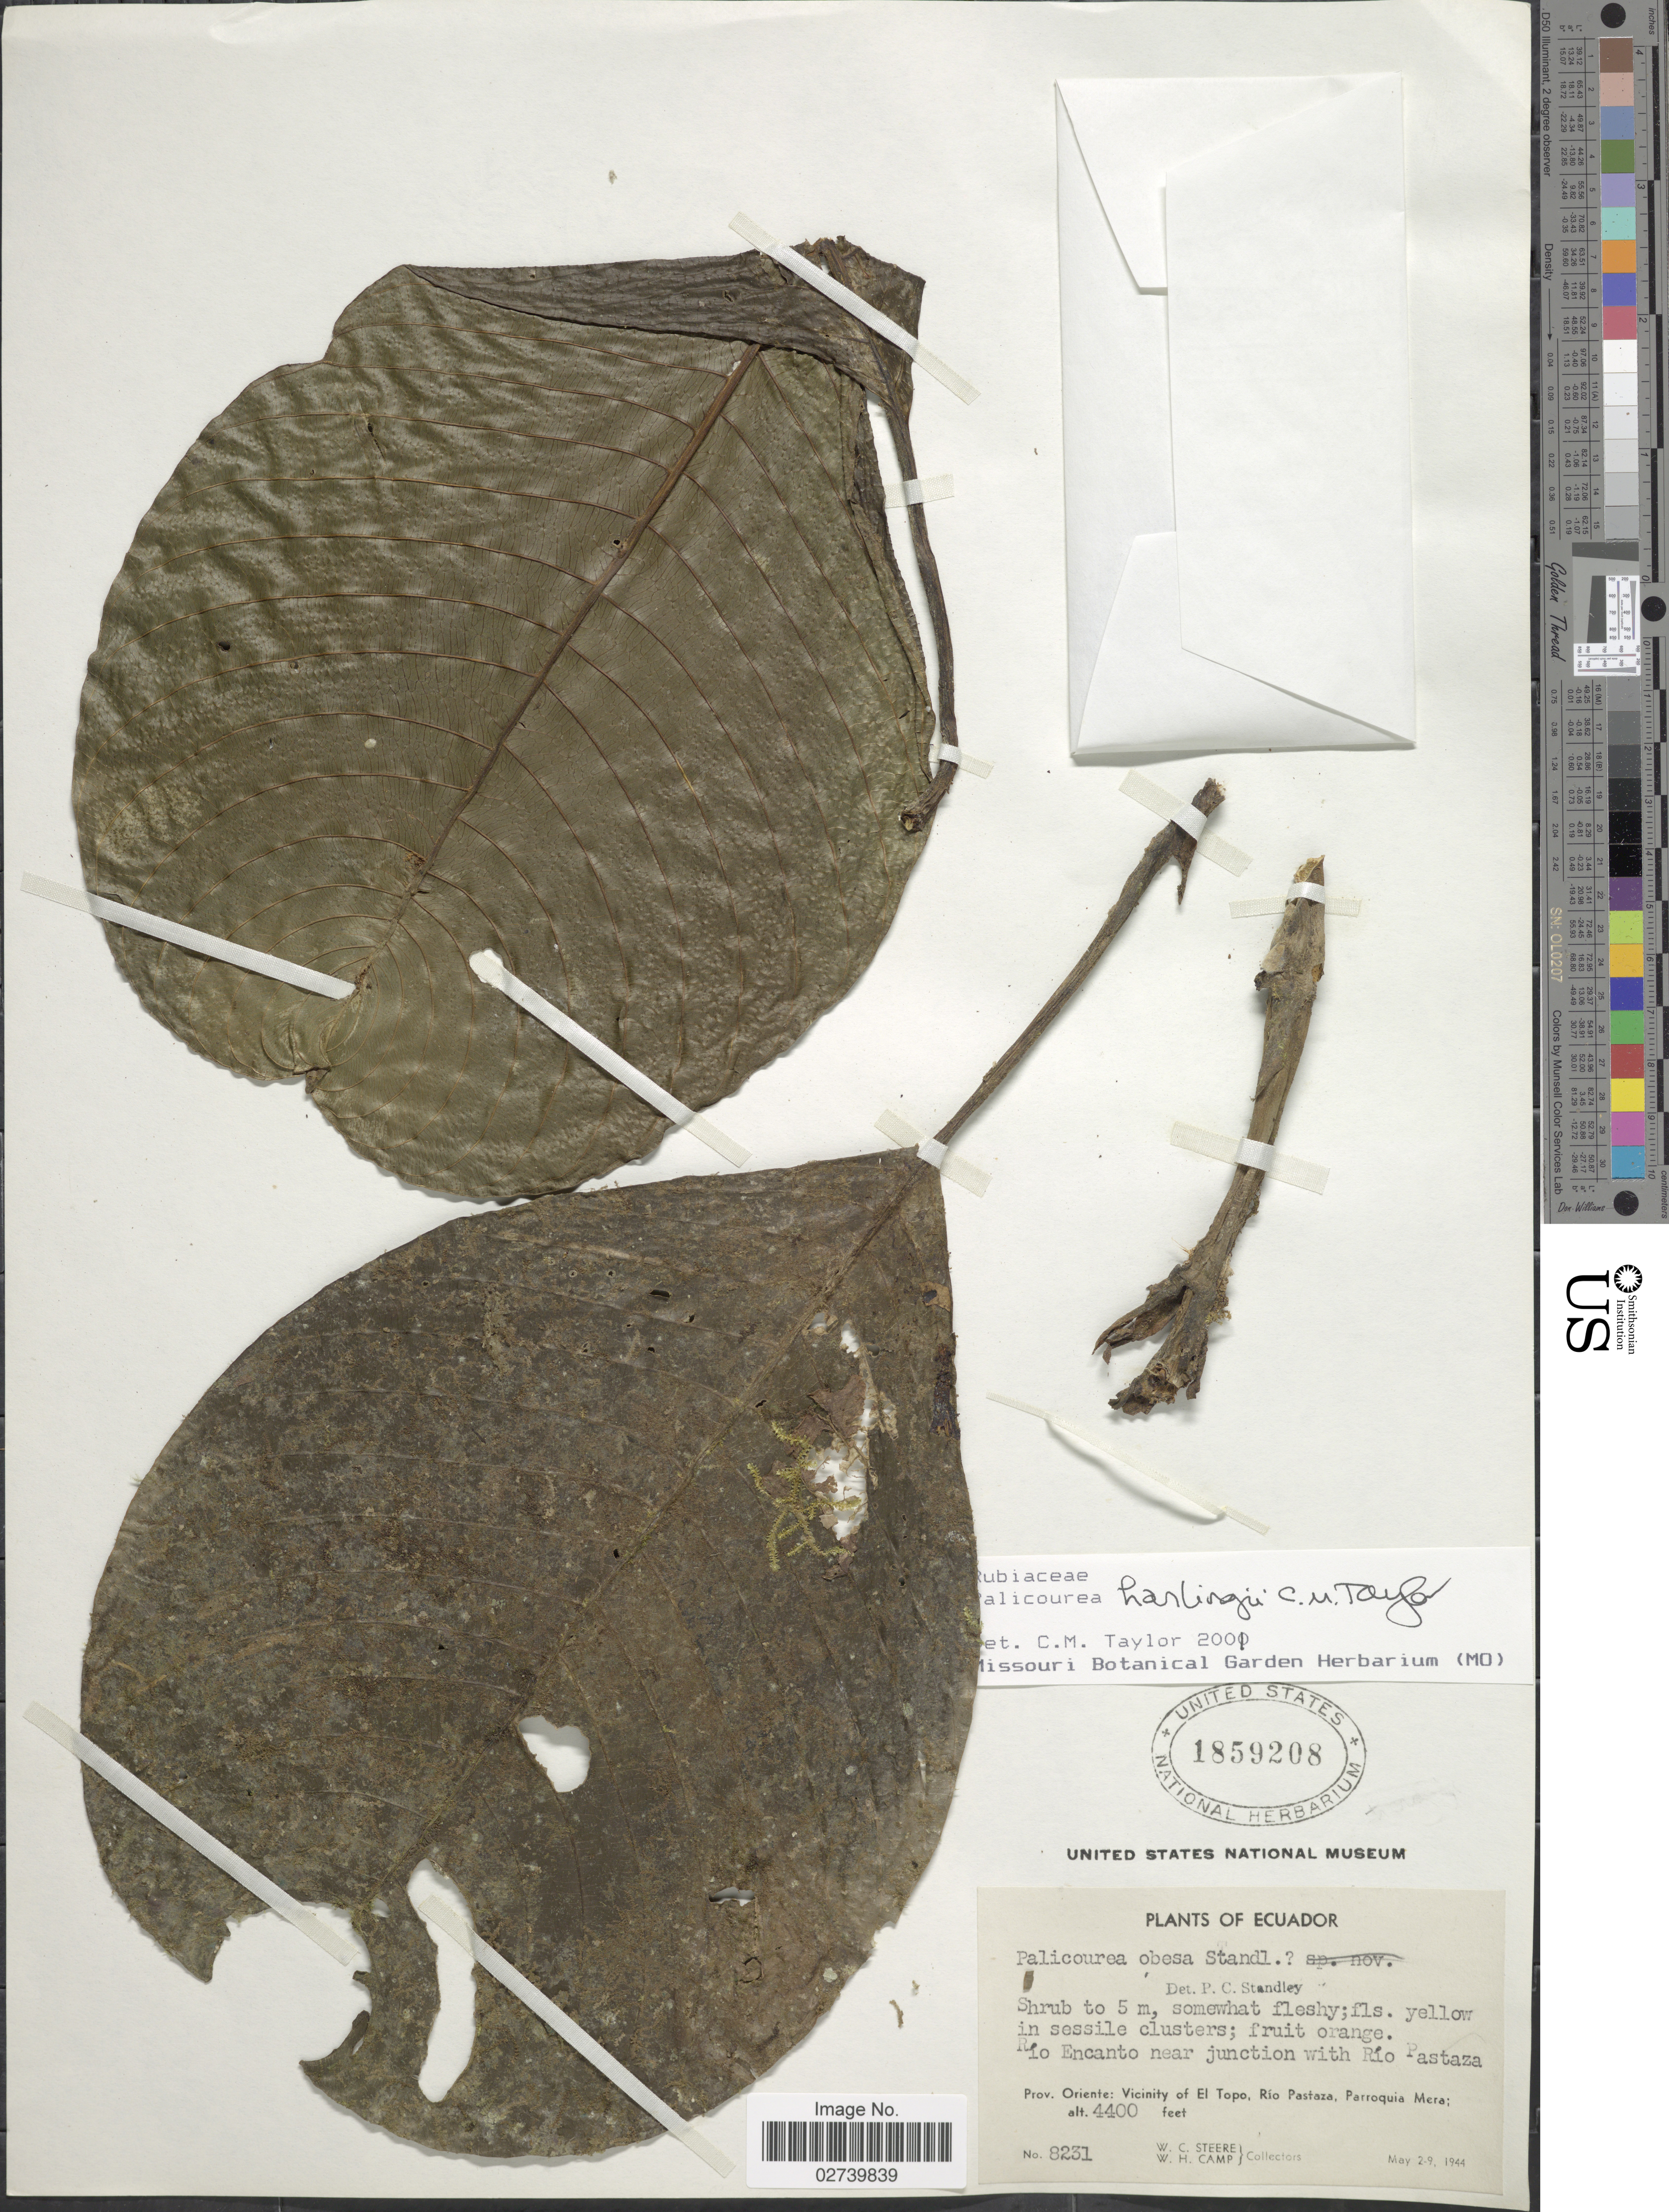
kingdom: Plantae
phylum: Tracheophyta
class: Magnoliopsida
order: Gentianales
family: Rubiaceae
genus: Palicourea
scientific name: Palicourea harlingii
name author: C.M. Taylor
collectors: W. C. Steere & W. H. Camp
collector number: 8231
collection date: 1944-05-02/1944-05-09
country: Ecuador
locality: Prov. Oriente: Vicinity of El Topo, Río Pastaza, Parroquia Mera. Río Pastaza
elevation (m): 1341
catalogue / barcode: US 1859208